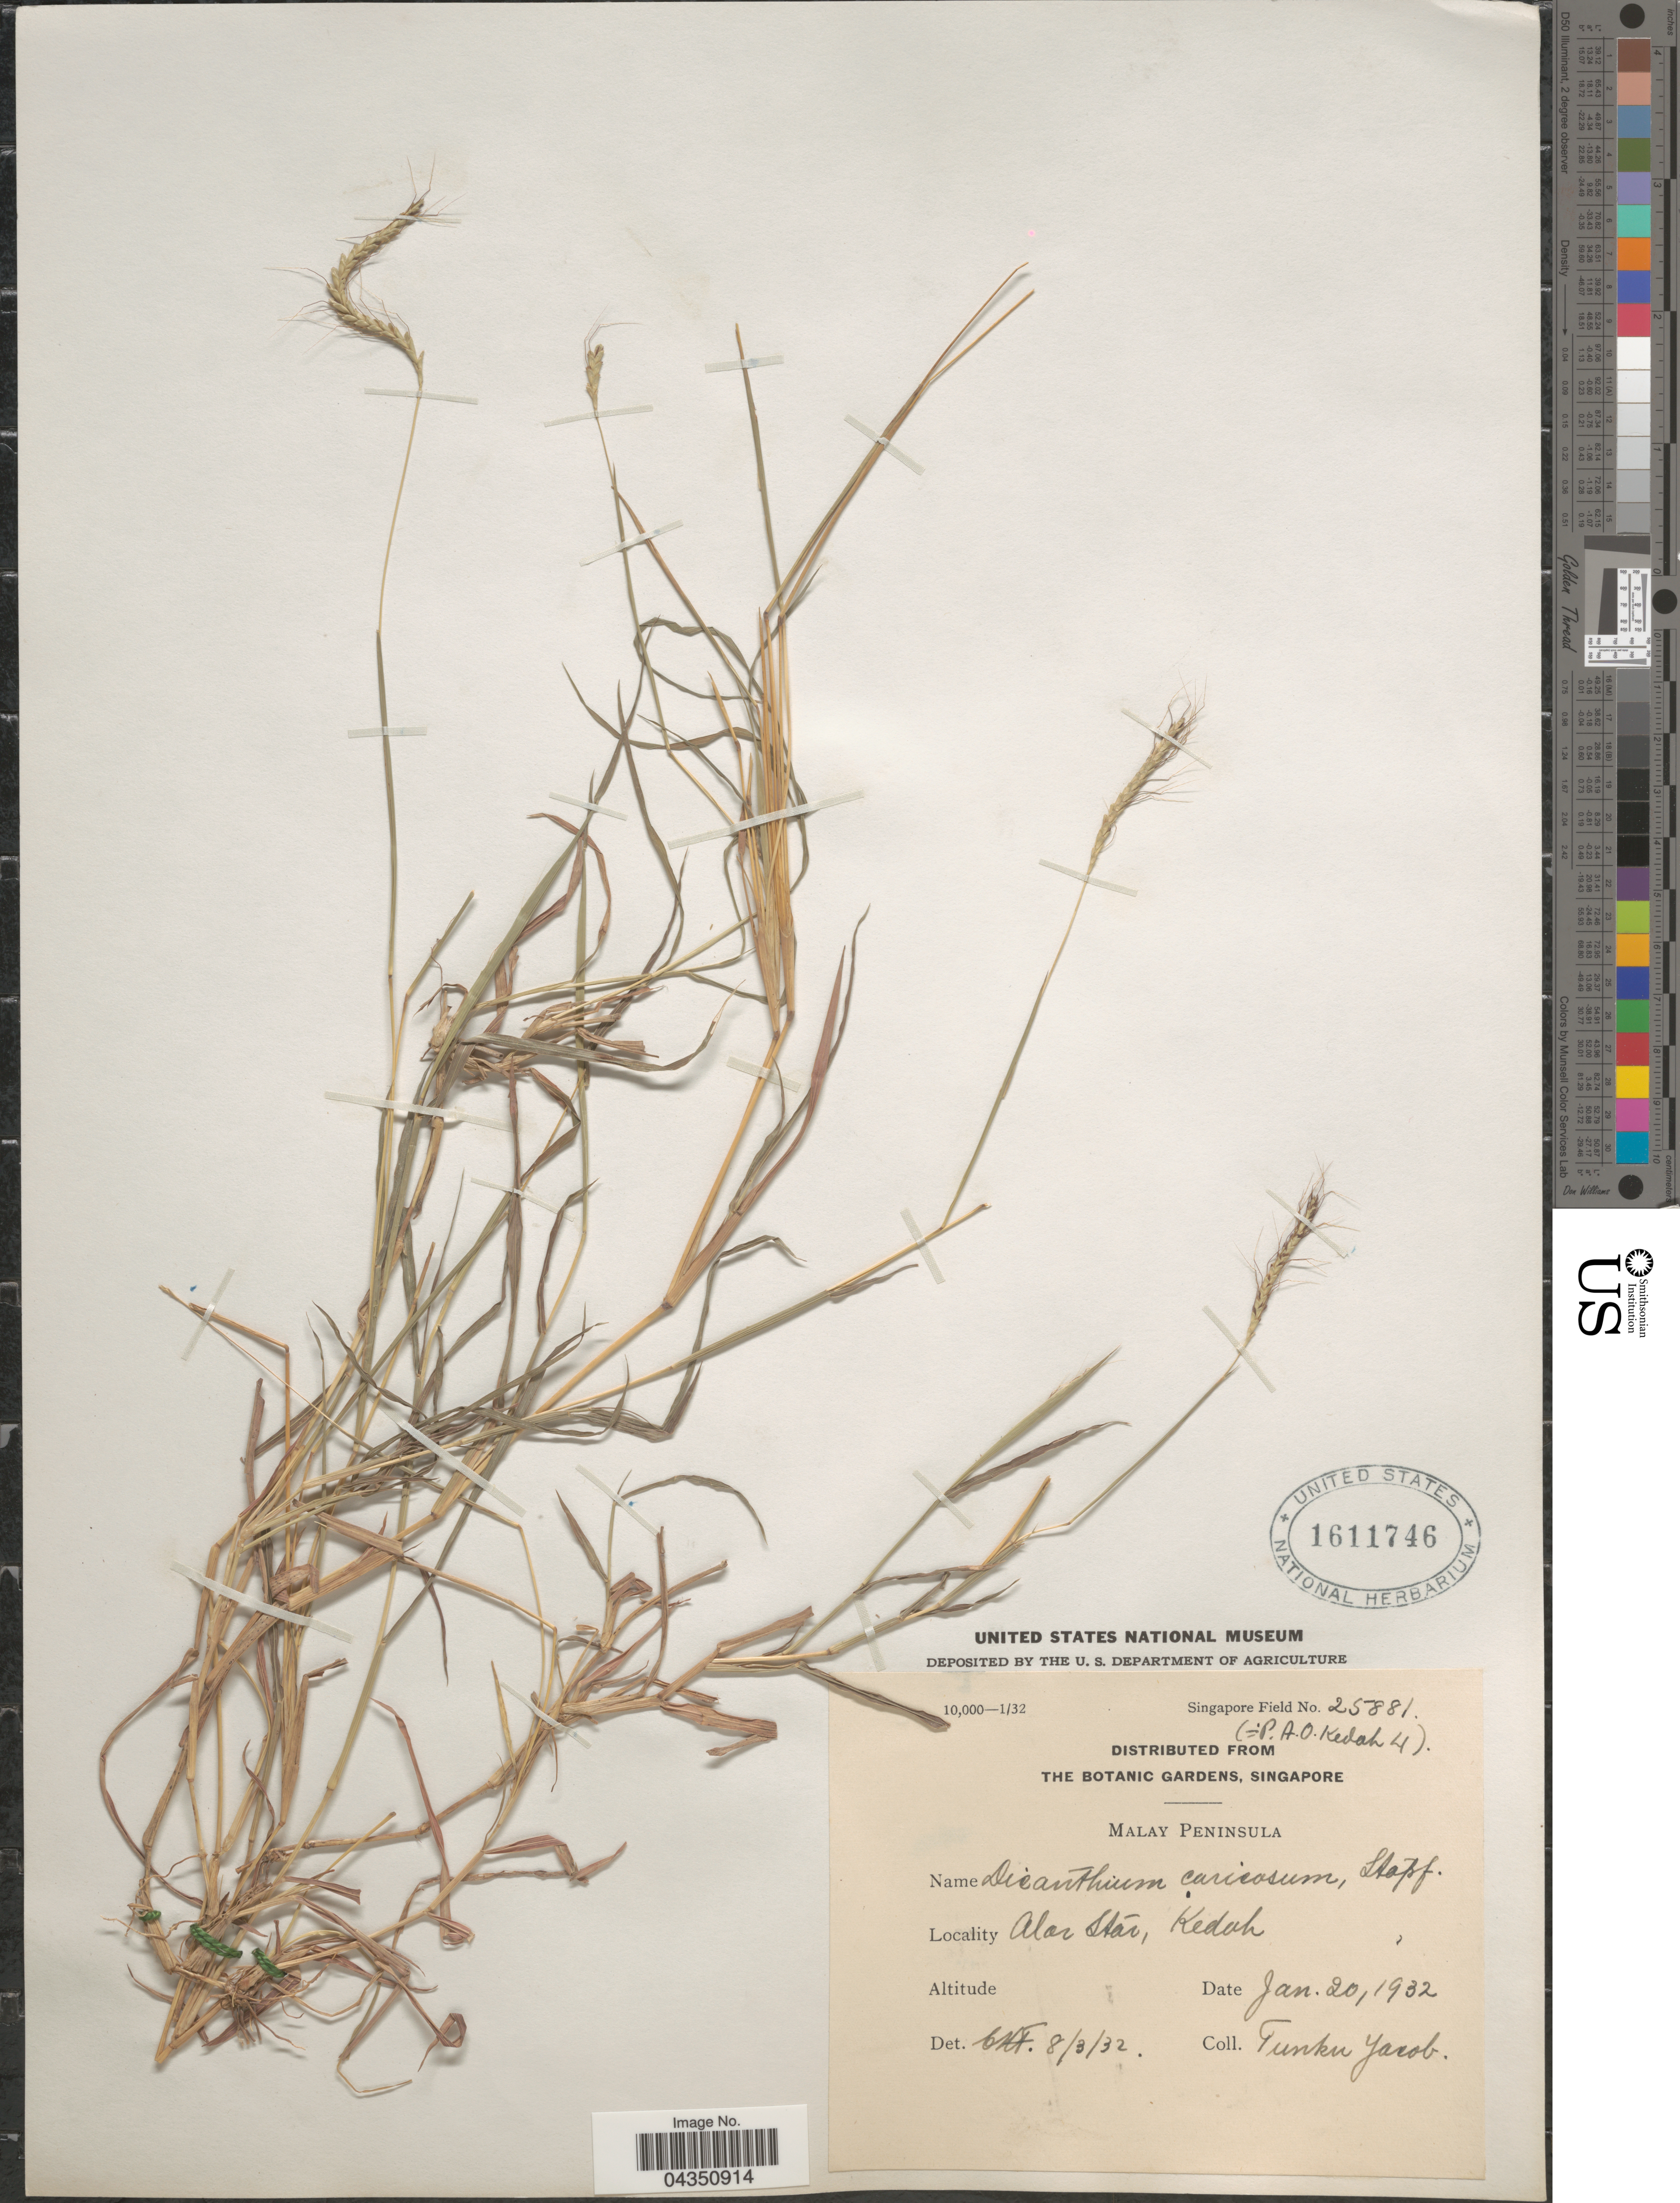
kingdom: Plantae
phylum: Tracheophyta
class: Liliopsida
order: Poales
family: Poaceae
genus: Dichanthium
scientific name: Dichanthium caricosum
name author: (L.) A. Camus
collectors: Tunku Yacob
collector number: Singapore Field 25881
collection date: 1932-01-20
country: Malaysia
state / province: Kedah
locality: Malay Peninsula. Alar Star.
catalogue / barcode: US 1611746